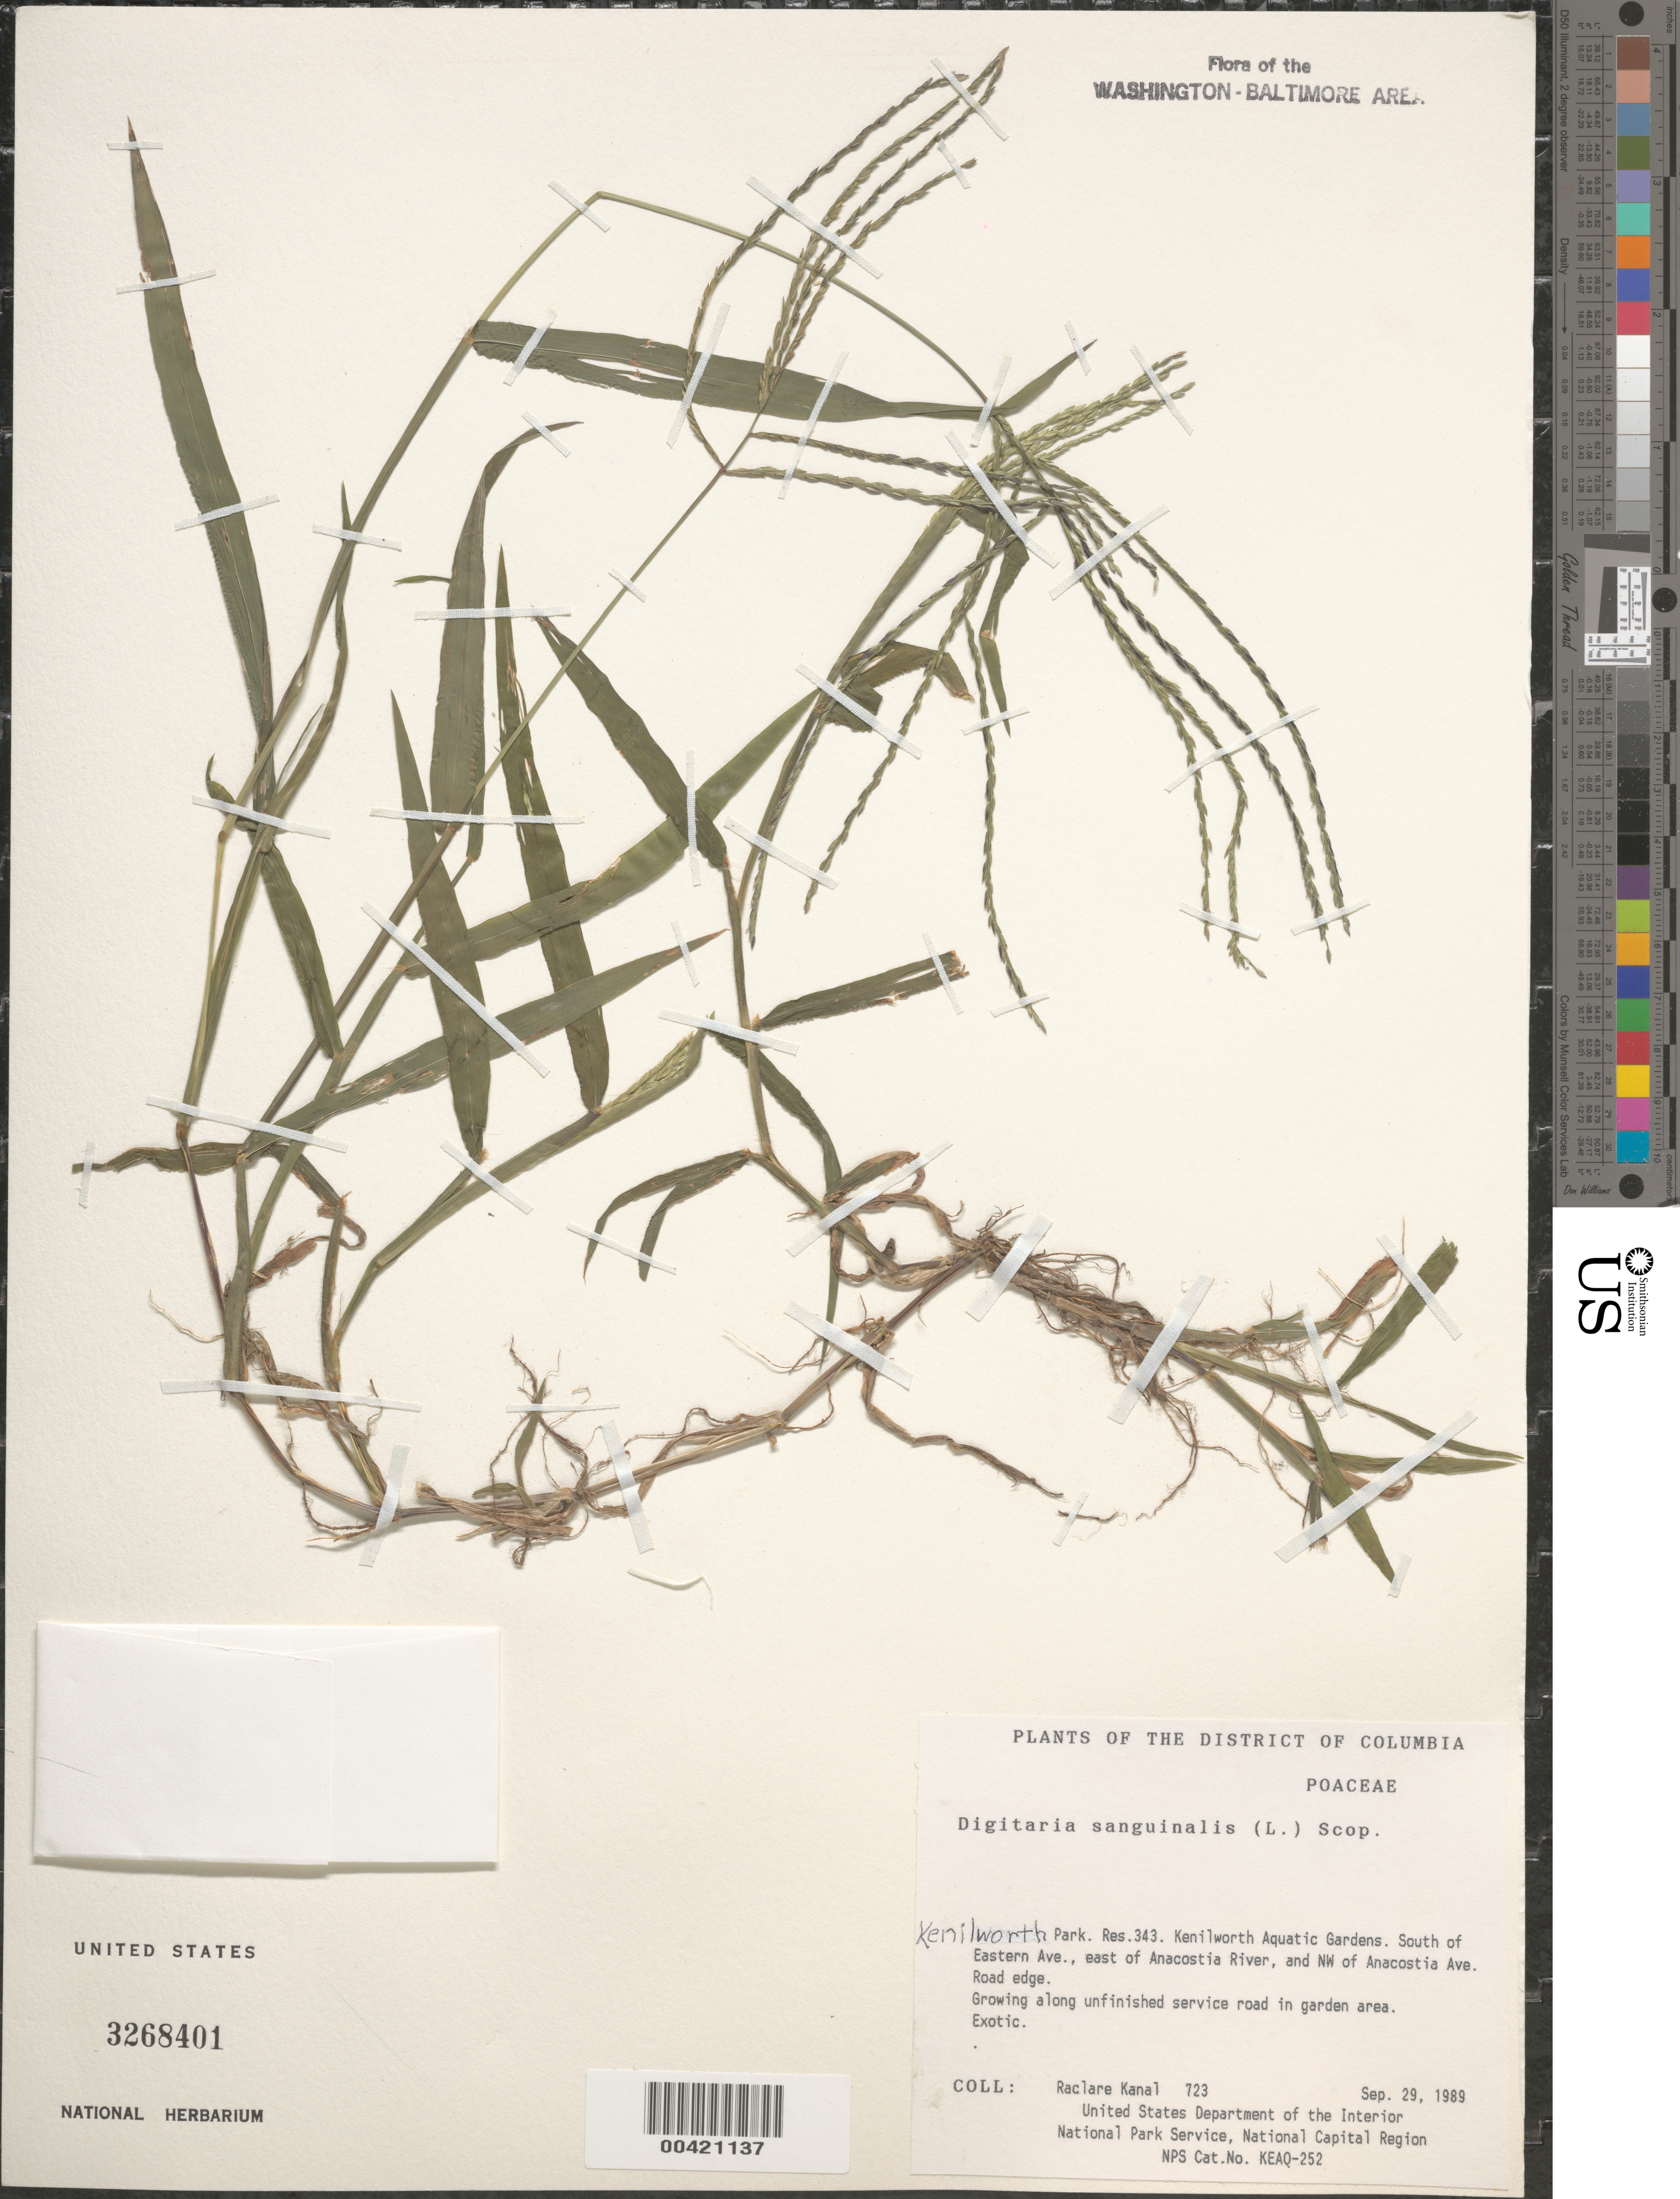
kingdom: Plantae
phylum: Tracheophyta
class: Liliopsida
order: Poales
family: Poaceae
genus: Digitaria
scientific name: Digitaria sanguinalis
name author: (L.) Scop.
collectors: R. Kanal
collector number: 723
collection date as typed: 29 Sep 1989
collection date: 1989-09-29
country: United States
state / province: District of Columbia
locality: Kenilworth Park, S of Eastern Ave, E of Anacostia River, NW of Anacostia Ave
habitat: Road edge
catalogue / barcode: US 3268401